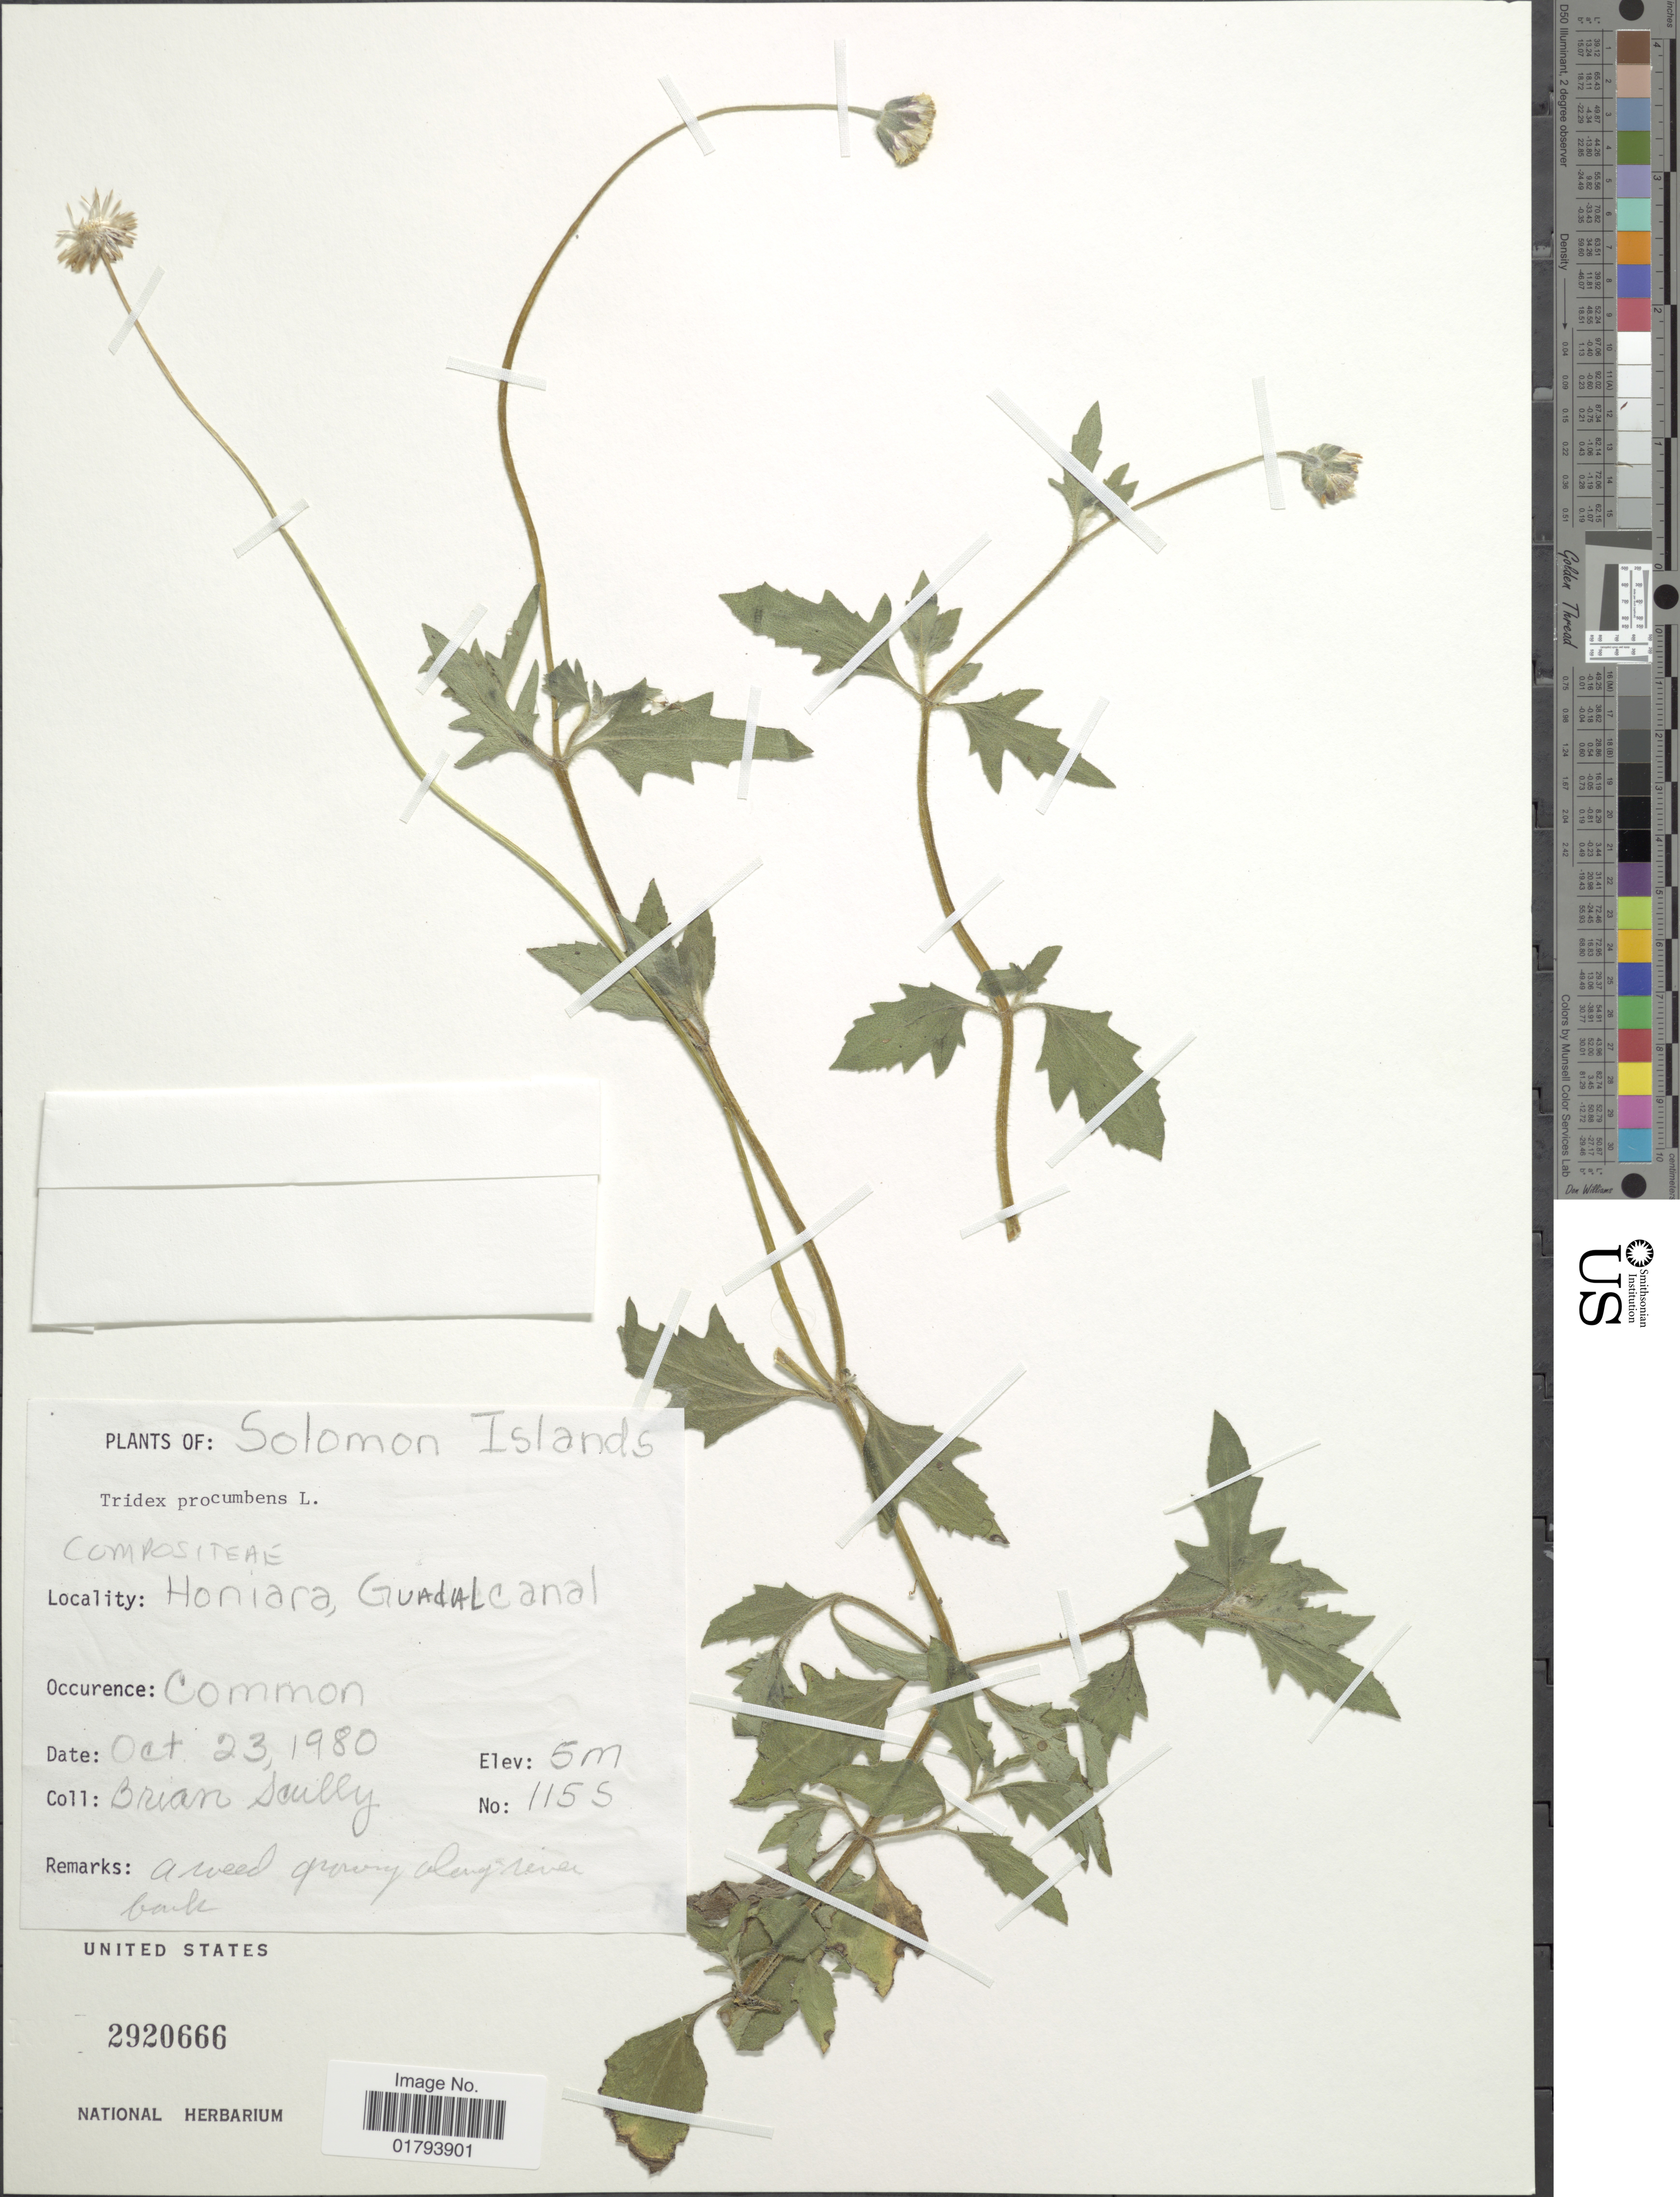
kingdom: Plantae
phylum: Tracheophyta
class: Magnoliopsida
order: Asterales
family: Asteraceae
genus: Tridax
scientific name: Tridax procumbens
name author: L.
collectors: B. Scully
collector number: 1155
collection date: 1980-10-23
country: Solomon Islands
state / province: Solomon Islands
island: Guadalcanal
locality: Honiara, Guadalcanal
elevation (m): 5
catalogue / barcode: US 2920666